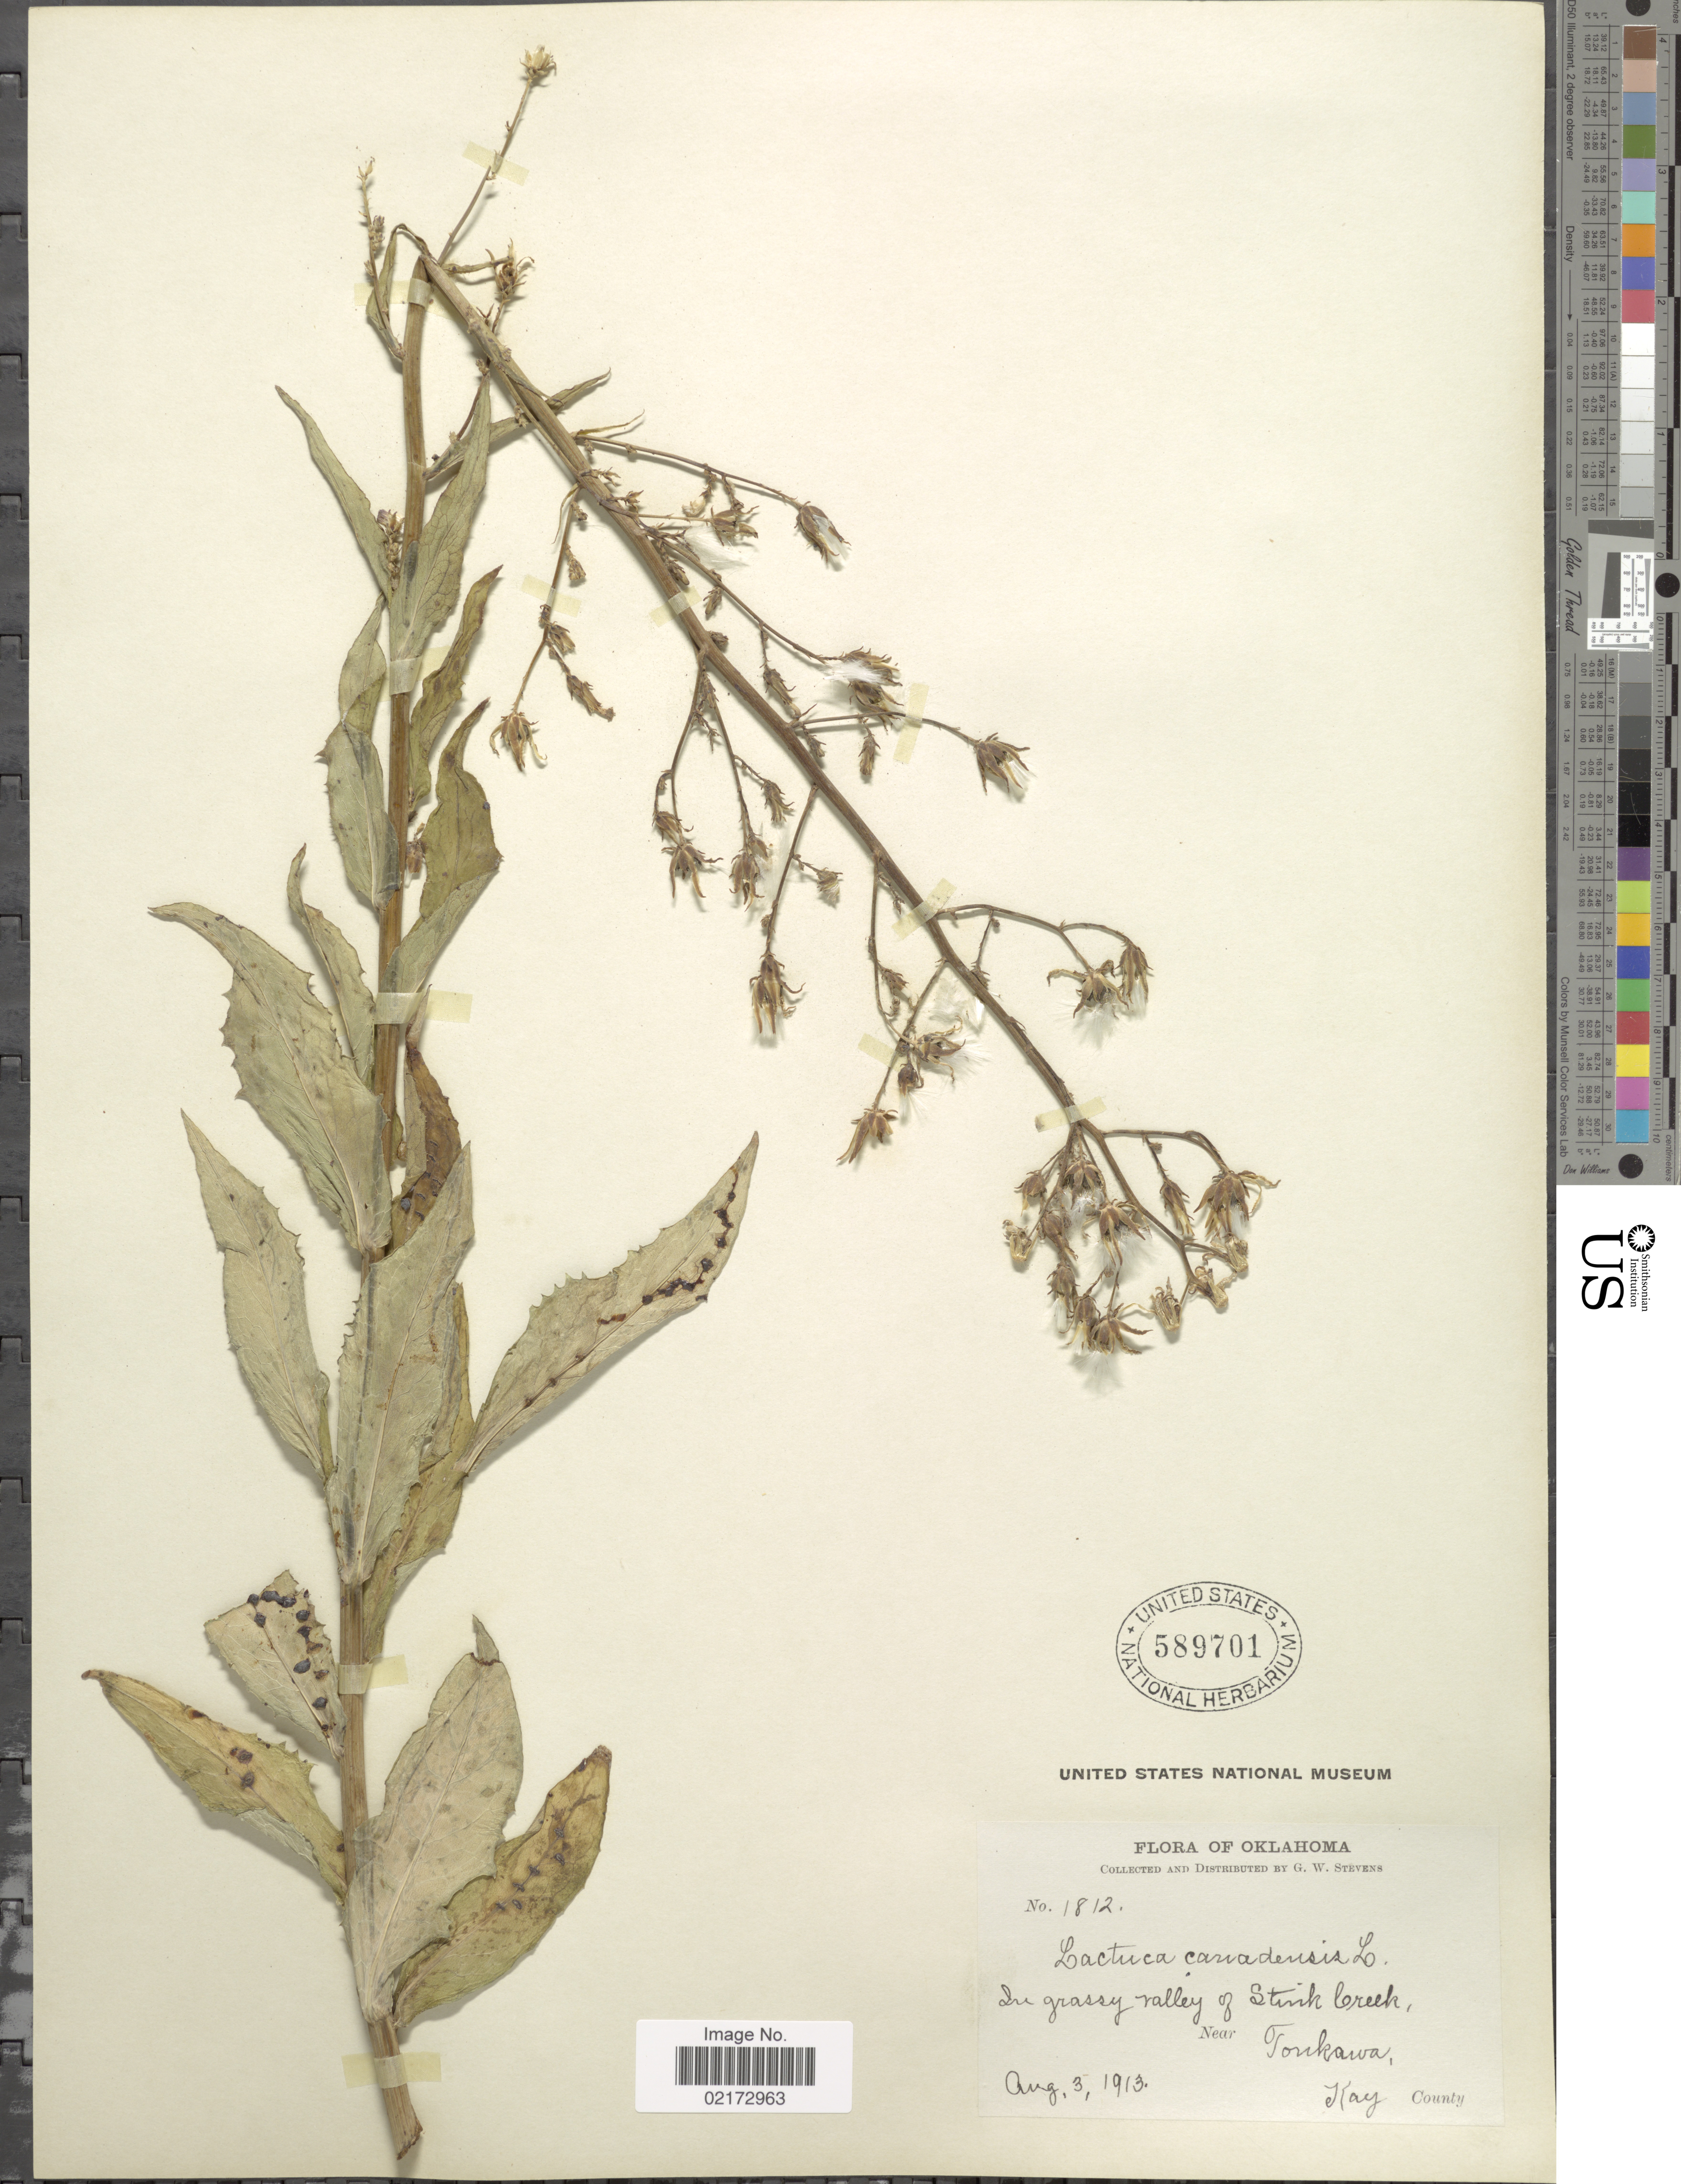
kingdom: Plantae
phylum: Tracheophyta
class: Magnoliopsida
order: Asterales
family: Asteraceae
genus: Lactuca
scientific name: Lactuca canadensis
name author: L.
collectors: G. W. Stevens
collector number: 1812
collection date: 1913-08-03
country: United States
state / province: Oklahoma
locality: Valley of Stink Creek, near Tonkawa, Kay County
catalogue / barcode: US 589701